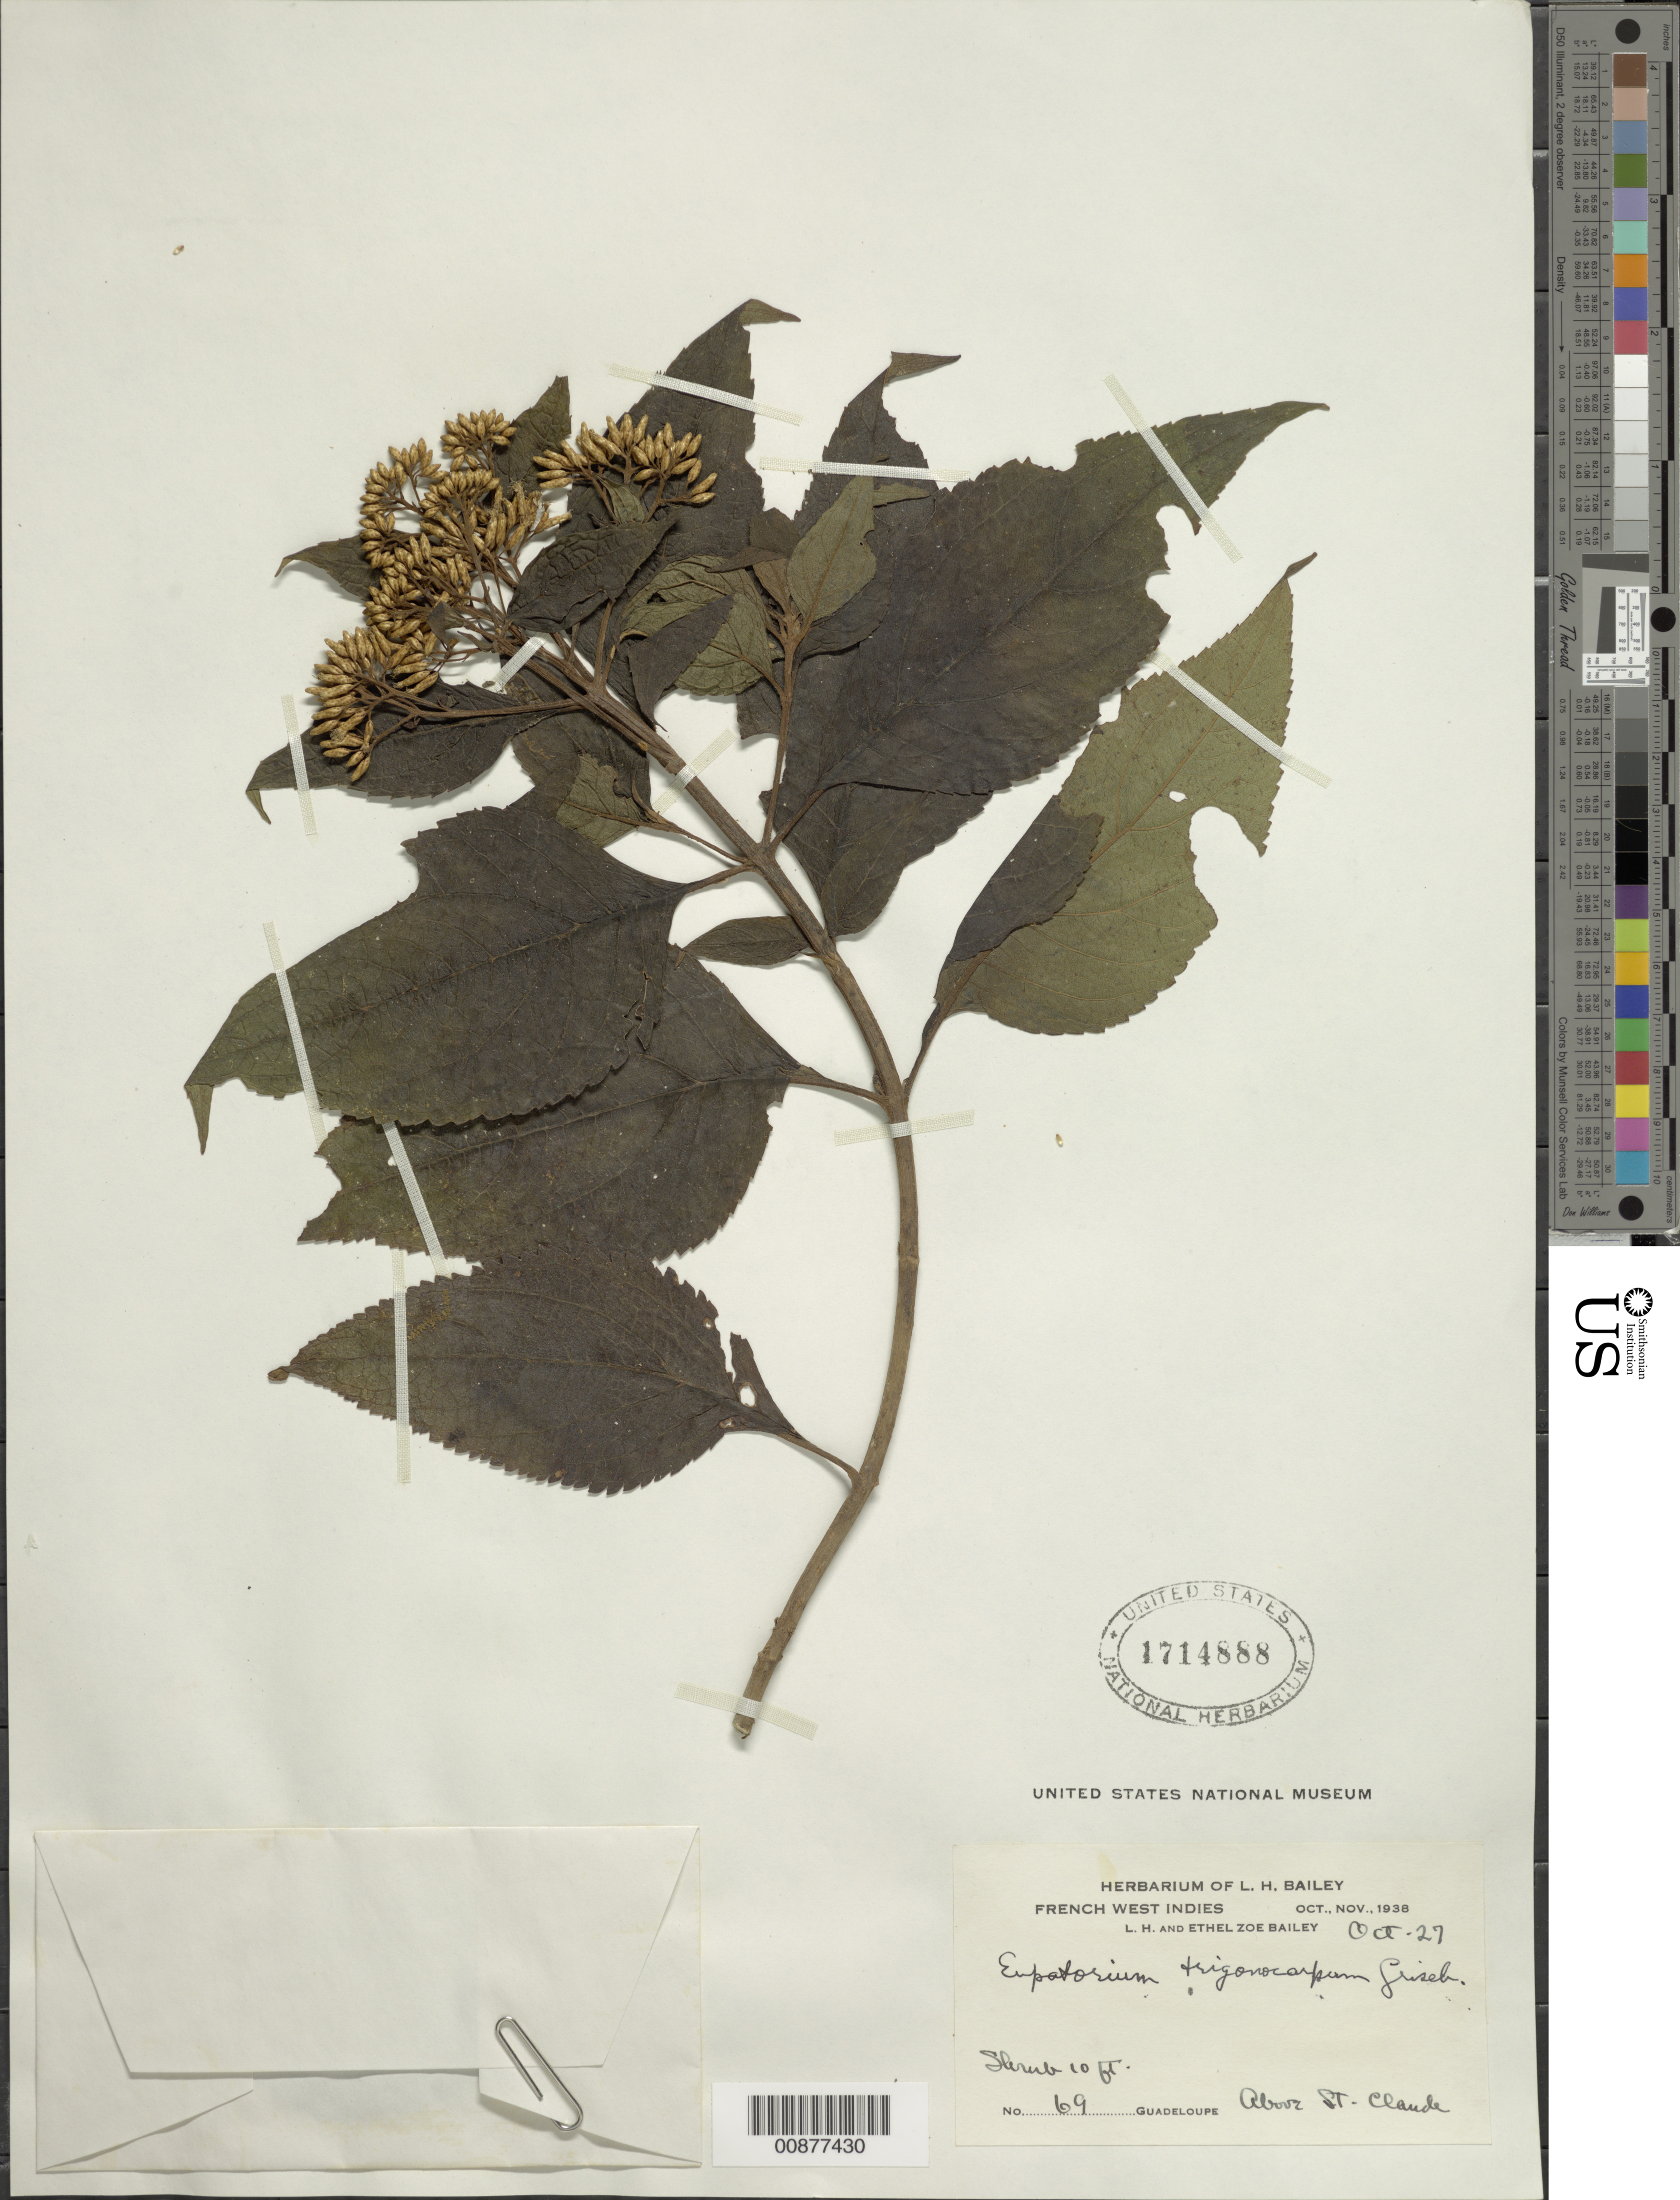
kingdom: Plantae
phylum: Tracheophyta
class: Magnoliopsida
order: Asterales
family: Asteraceae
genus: Chromolaena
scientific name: Chromolaena trigonocarpa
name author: (Griseb.) R.M. King & H. Rob.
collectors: L. H. Bailey & E. Z. Bailey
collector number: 69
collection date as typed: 27 Oct 1938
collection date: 1938-10-27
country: Guadeloupe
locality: Above St. Claude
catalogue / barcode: US 1714888